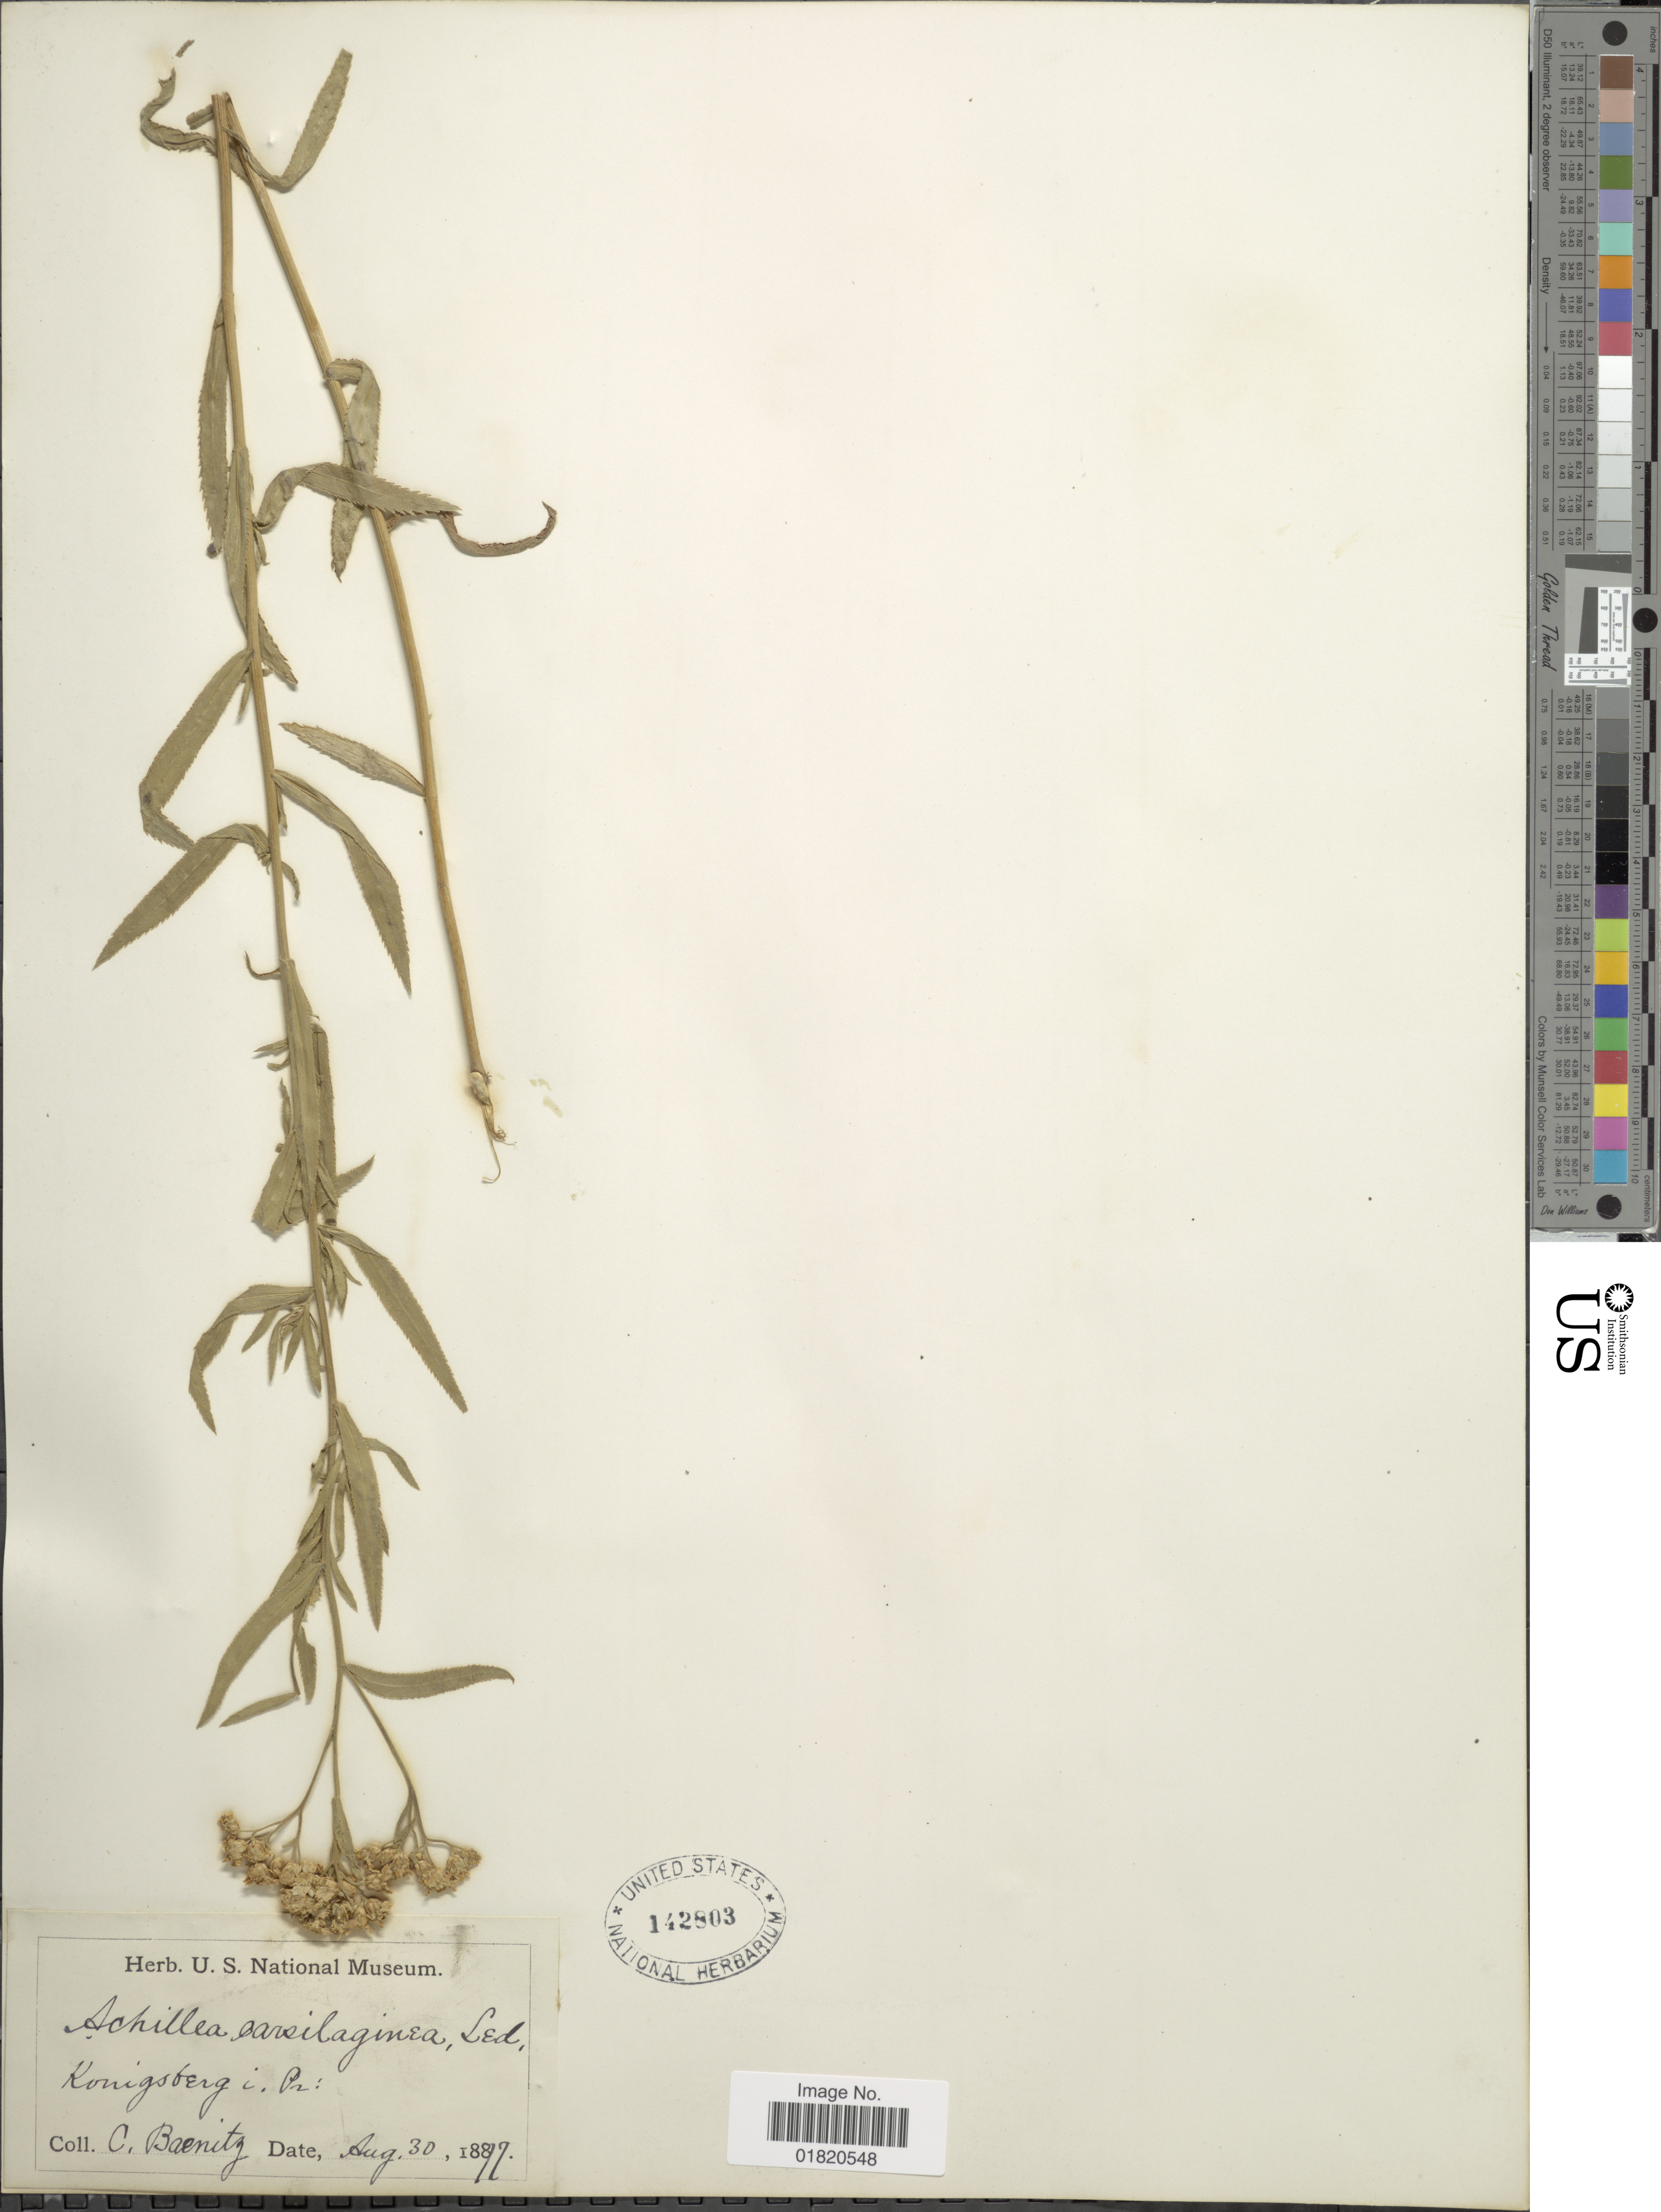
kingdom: Plantae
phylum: Tracheophyta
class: Magnoliopsida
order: Asterales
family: Asteraceae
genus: Achillea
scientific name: Achillea cartilaginea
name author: L.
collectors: C. G. Baenitz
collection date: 1877-08-30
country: Germany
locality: Konigsberg i. Pr:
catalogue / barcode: US 142803